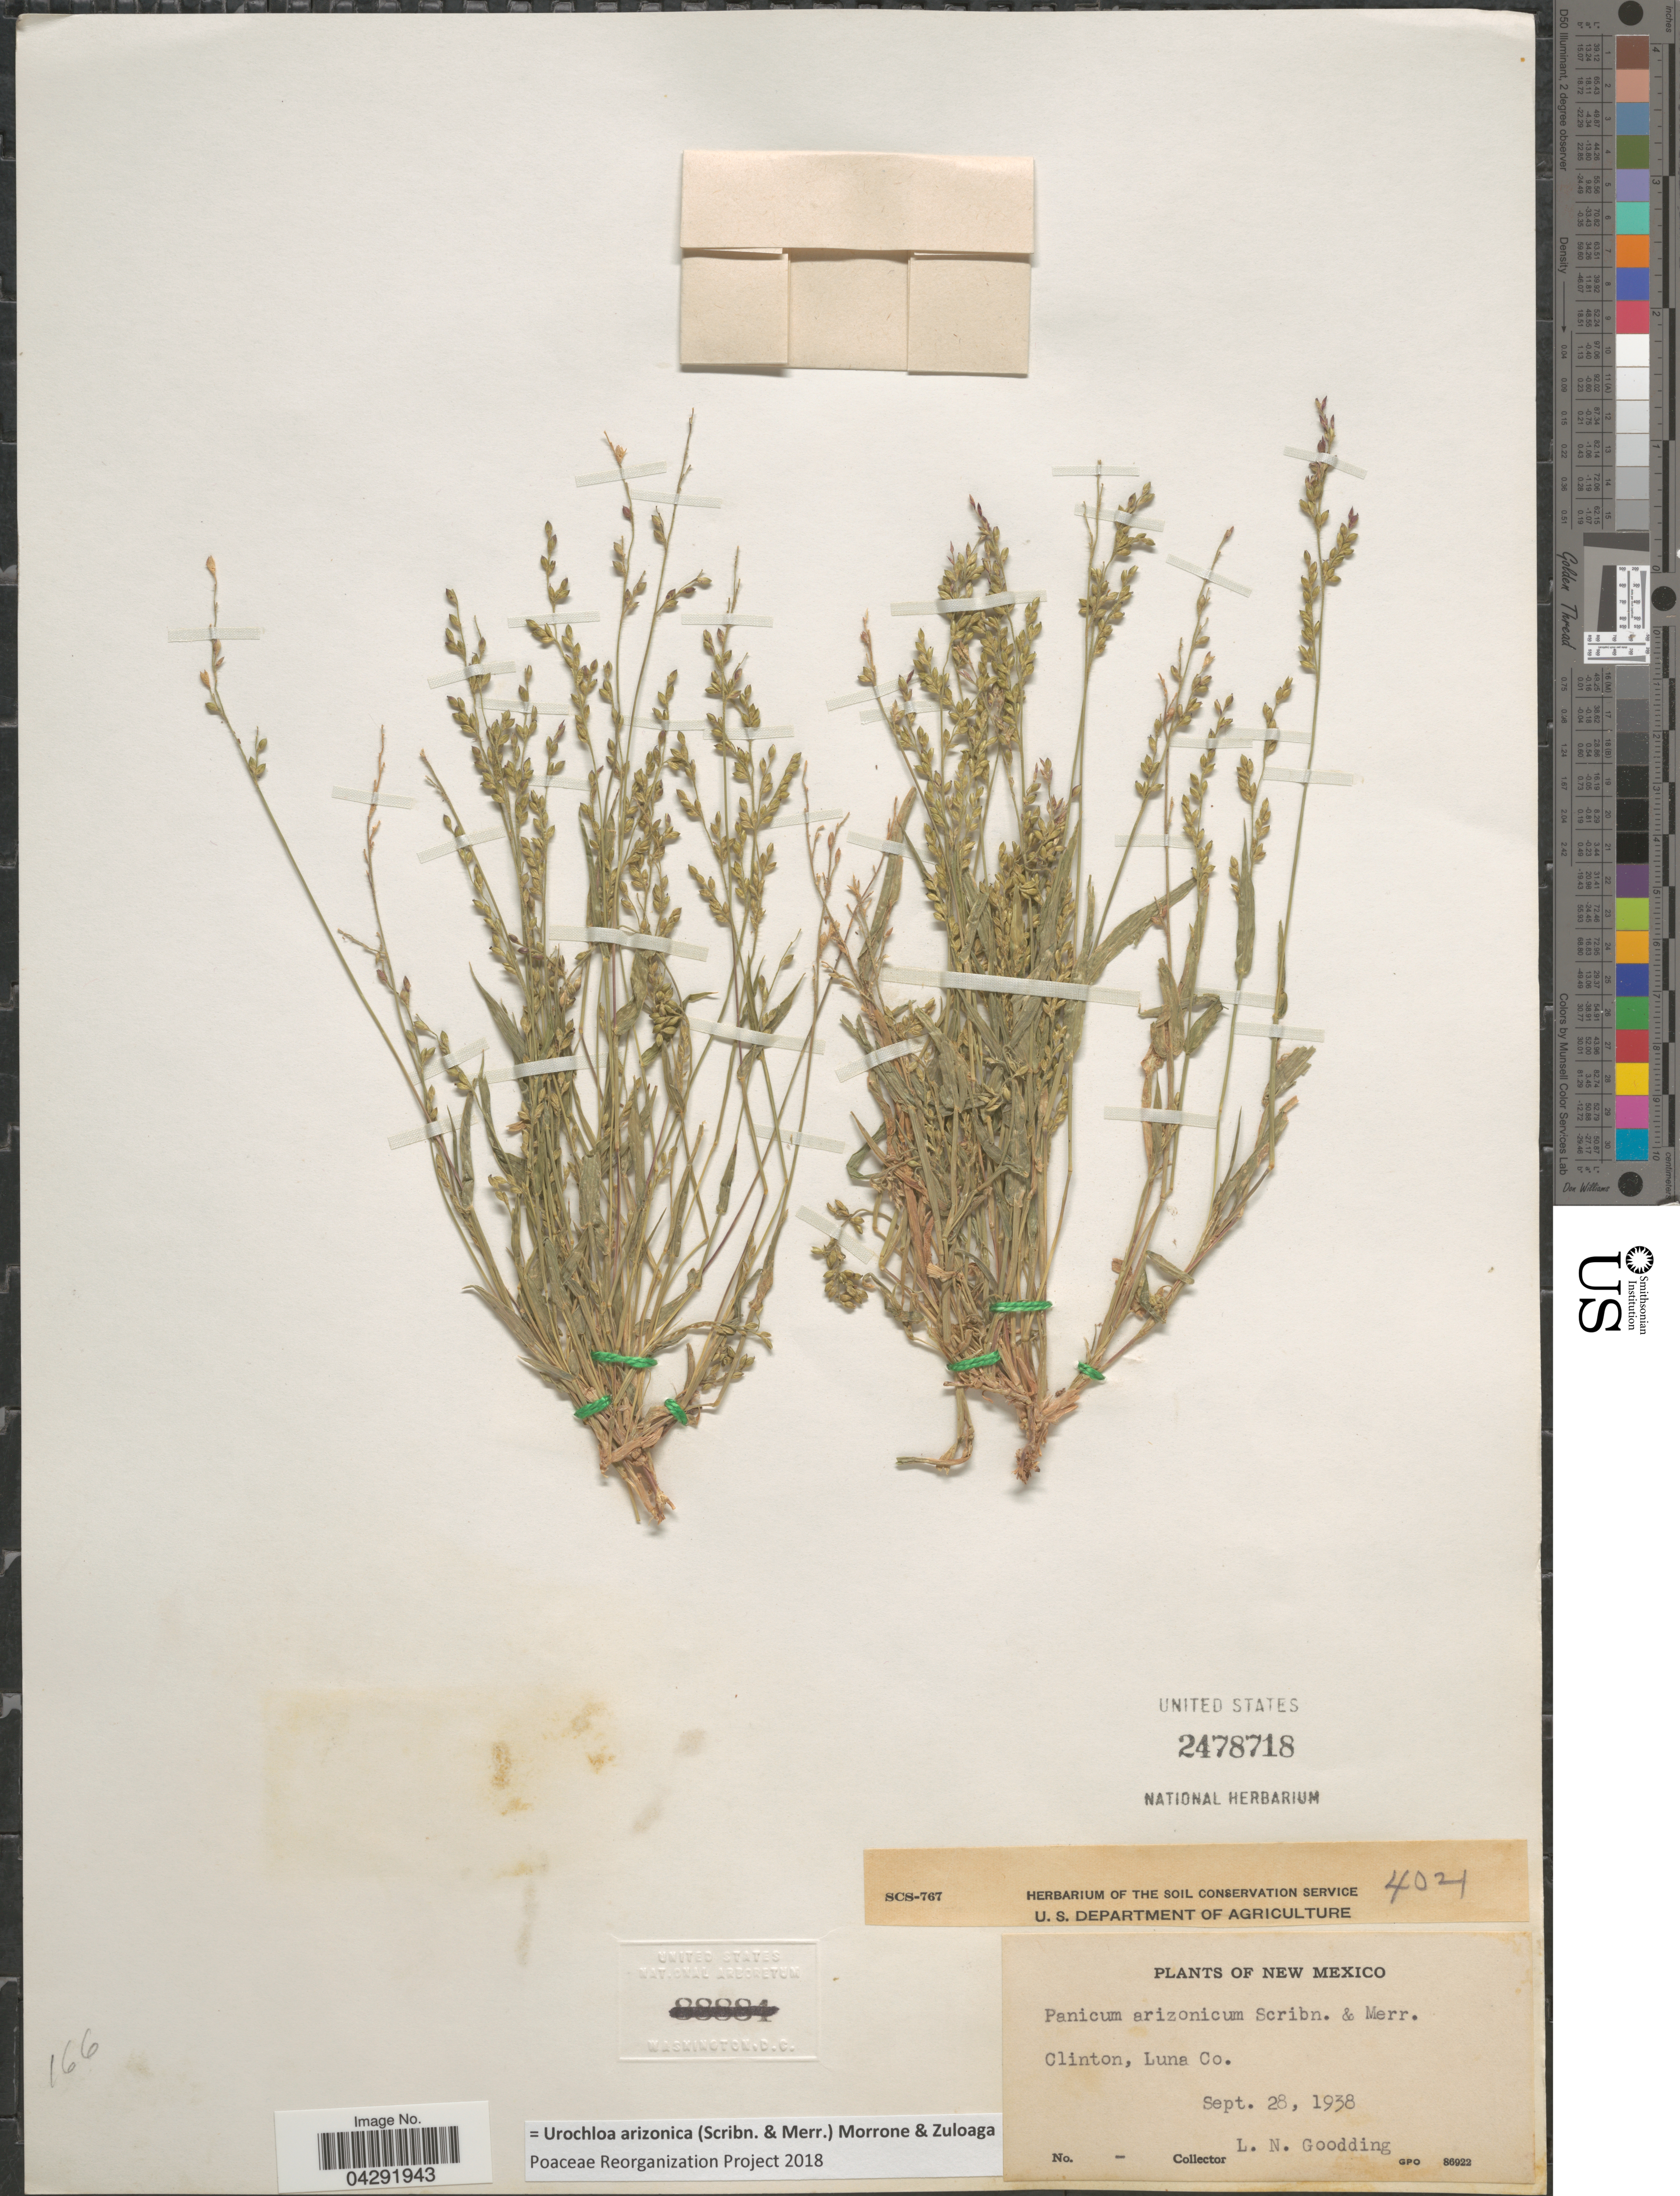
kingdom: Plantae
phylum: Tracheophyta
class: Liliopsida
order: Poales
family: Poaceae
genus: Urochloa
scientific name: Urochloa arizonica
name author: (Scribn. & Merr.) Morrone & Zuloaga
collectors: L. N. Goodding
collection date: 1938-09-28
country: United States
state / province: New Mexico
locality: Clinton, Luna Co.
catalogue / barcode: US 2478718